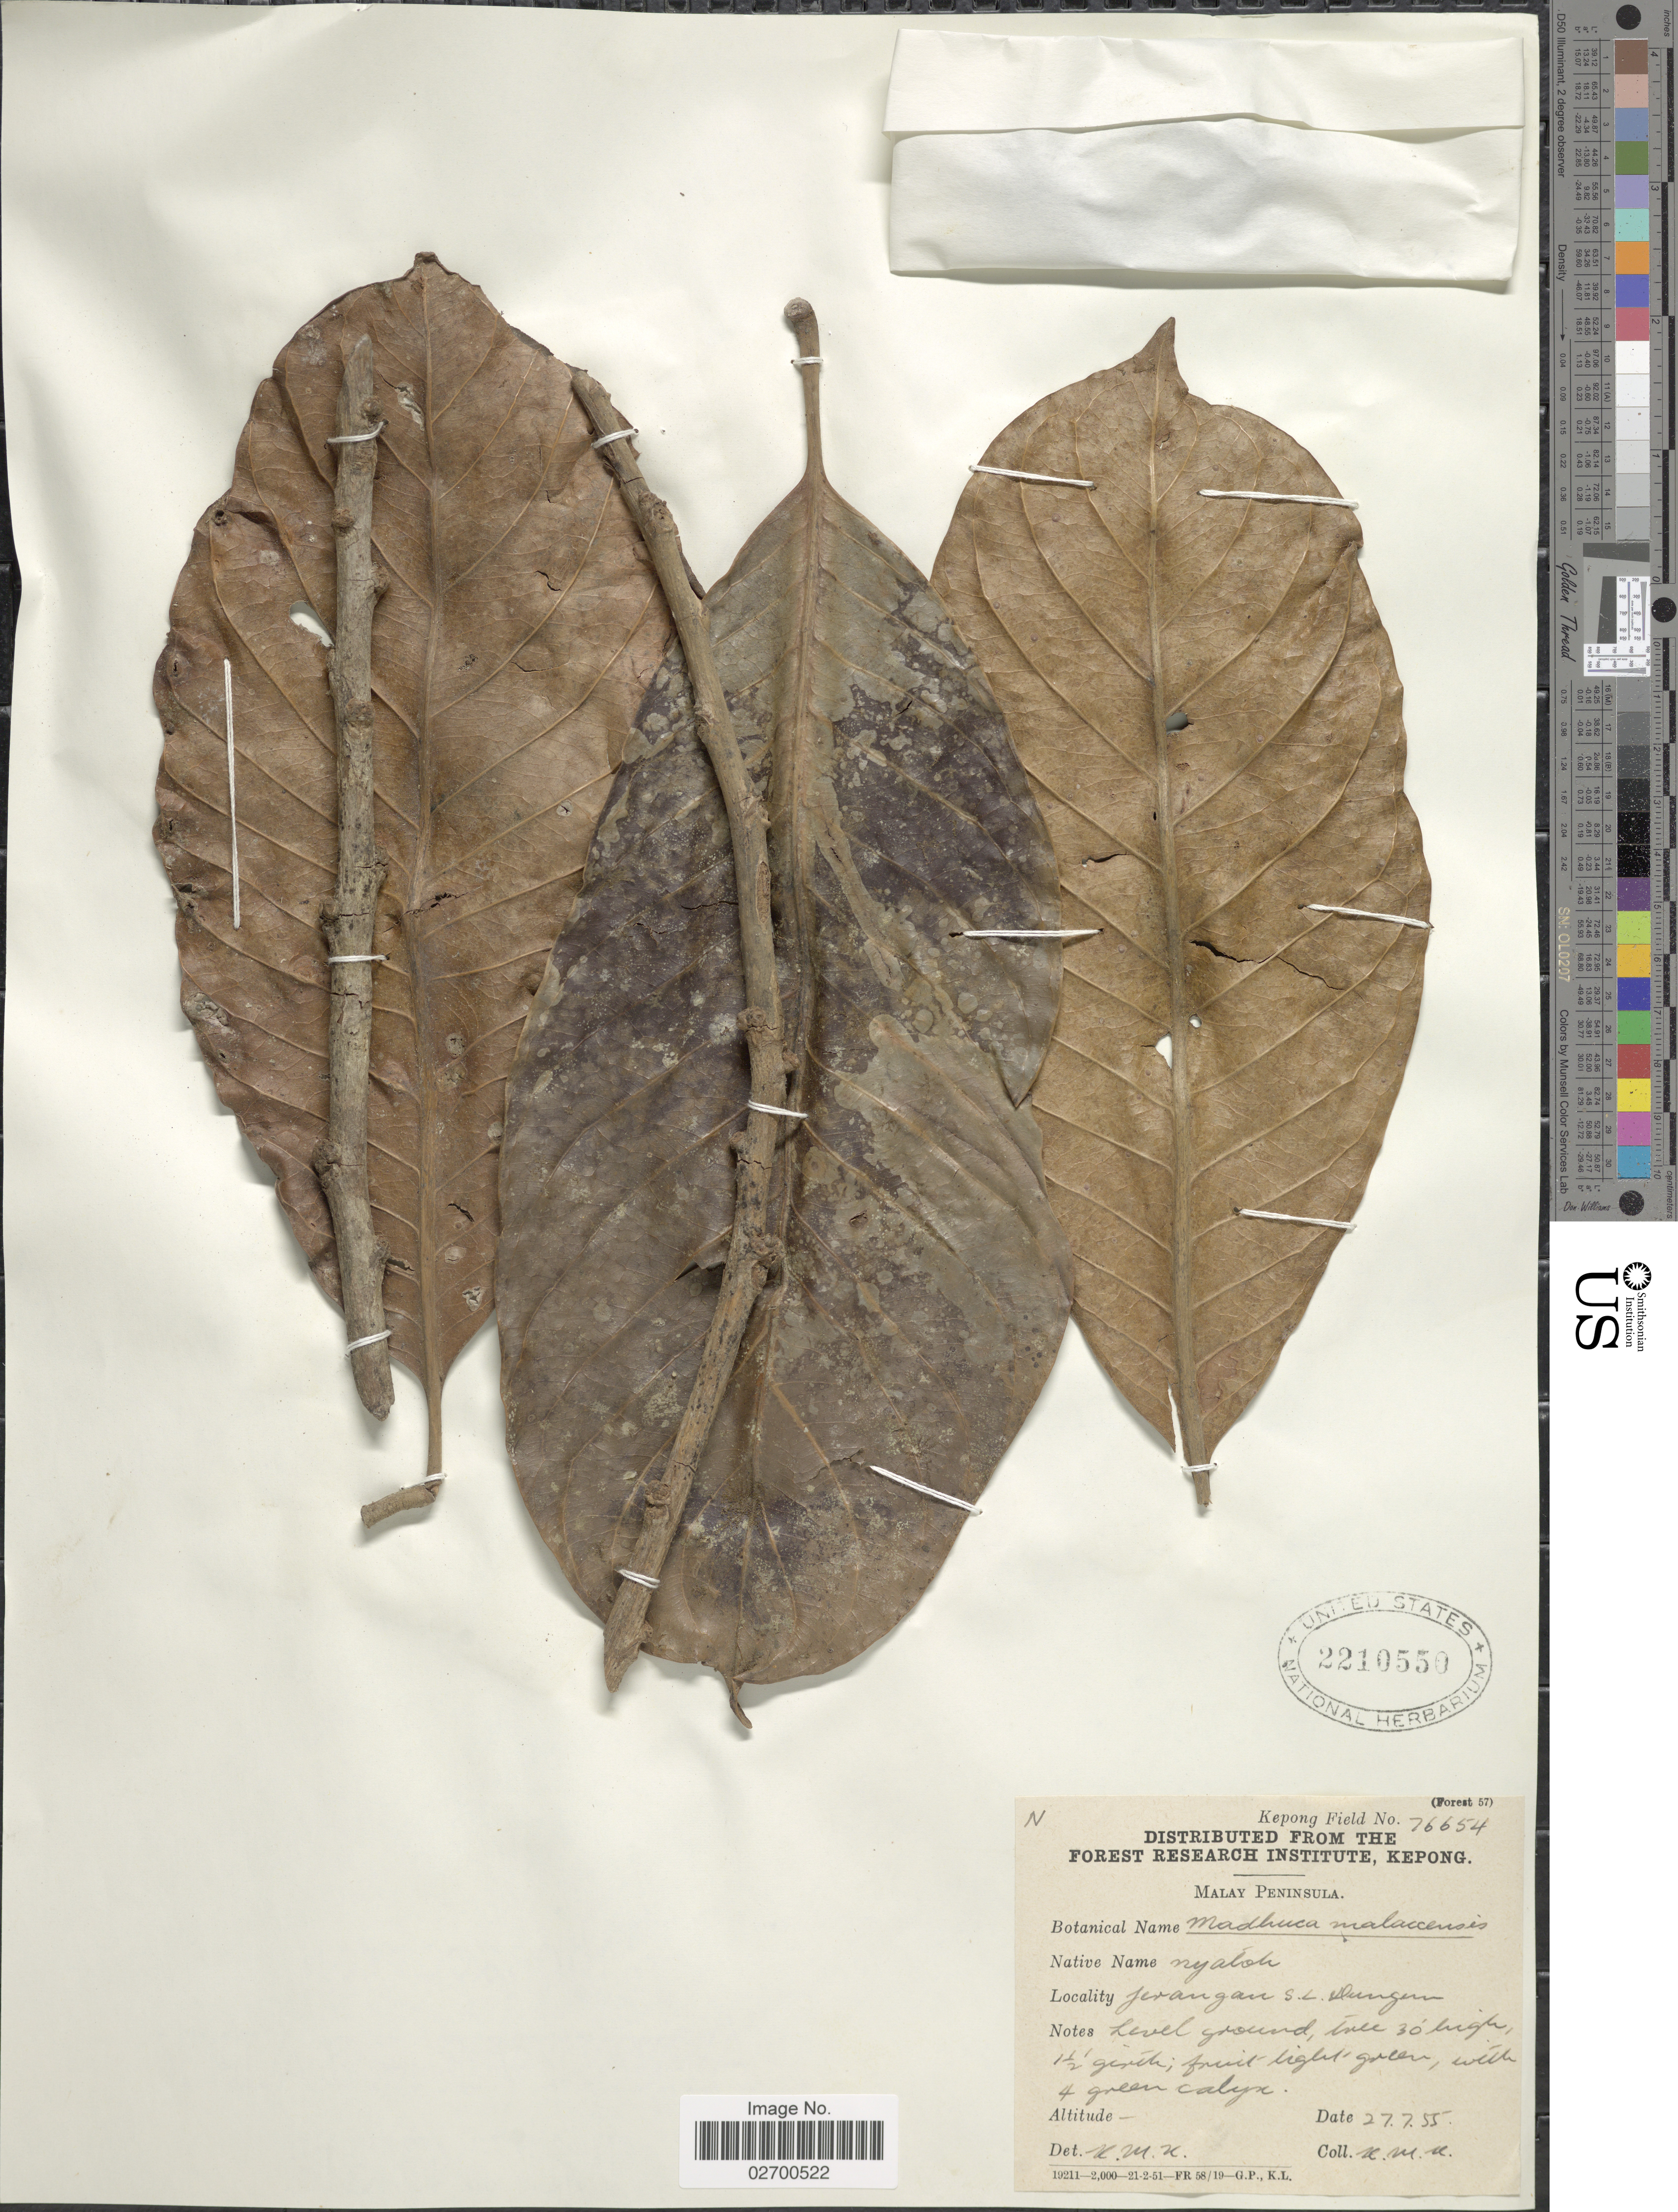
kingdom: Plantae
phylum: Tracheophyta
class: Magnoliopsida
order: Ericales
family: Sapotaceae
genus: Madhuca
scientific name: Madhuca malaccensis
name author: (C.B. Clarke) H.J. Lam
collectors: K. M. K.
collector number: Kepong Field 76654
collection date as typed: Transcribed d/m/y: 27/7/55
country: Indonesia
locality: Malay Peninsula. Jerangan S.L. Dungun.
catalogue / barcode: US 2210550